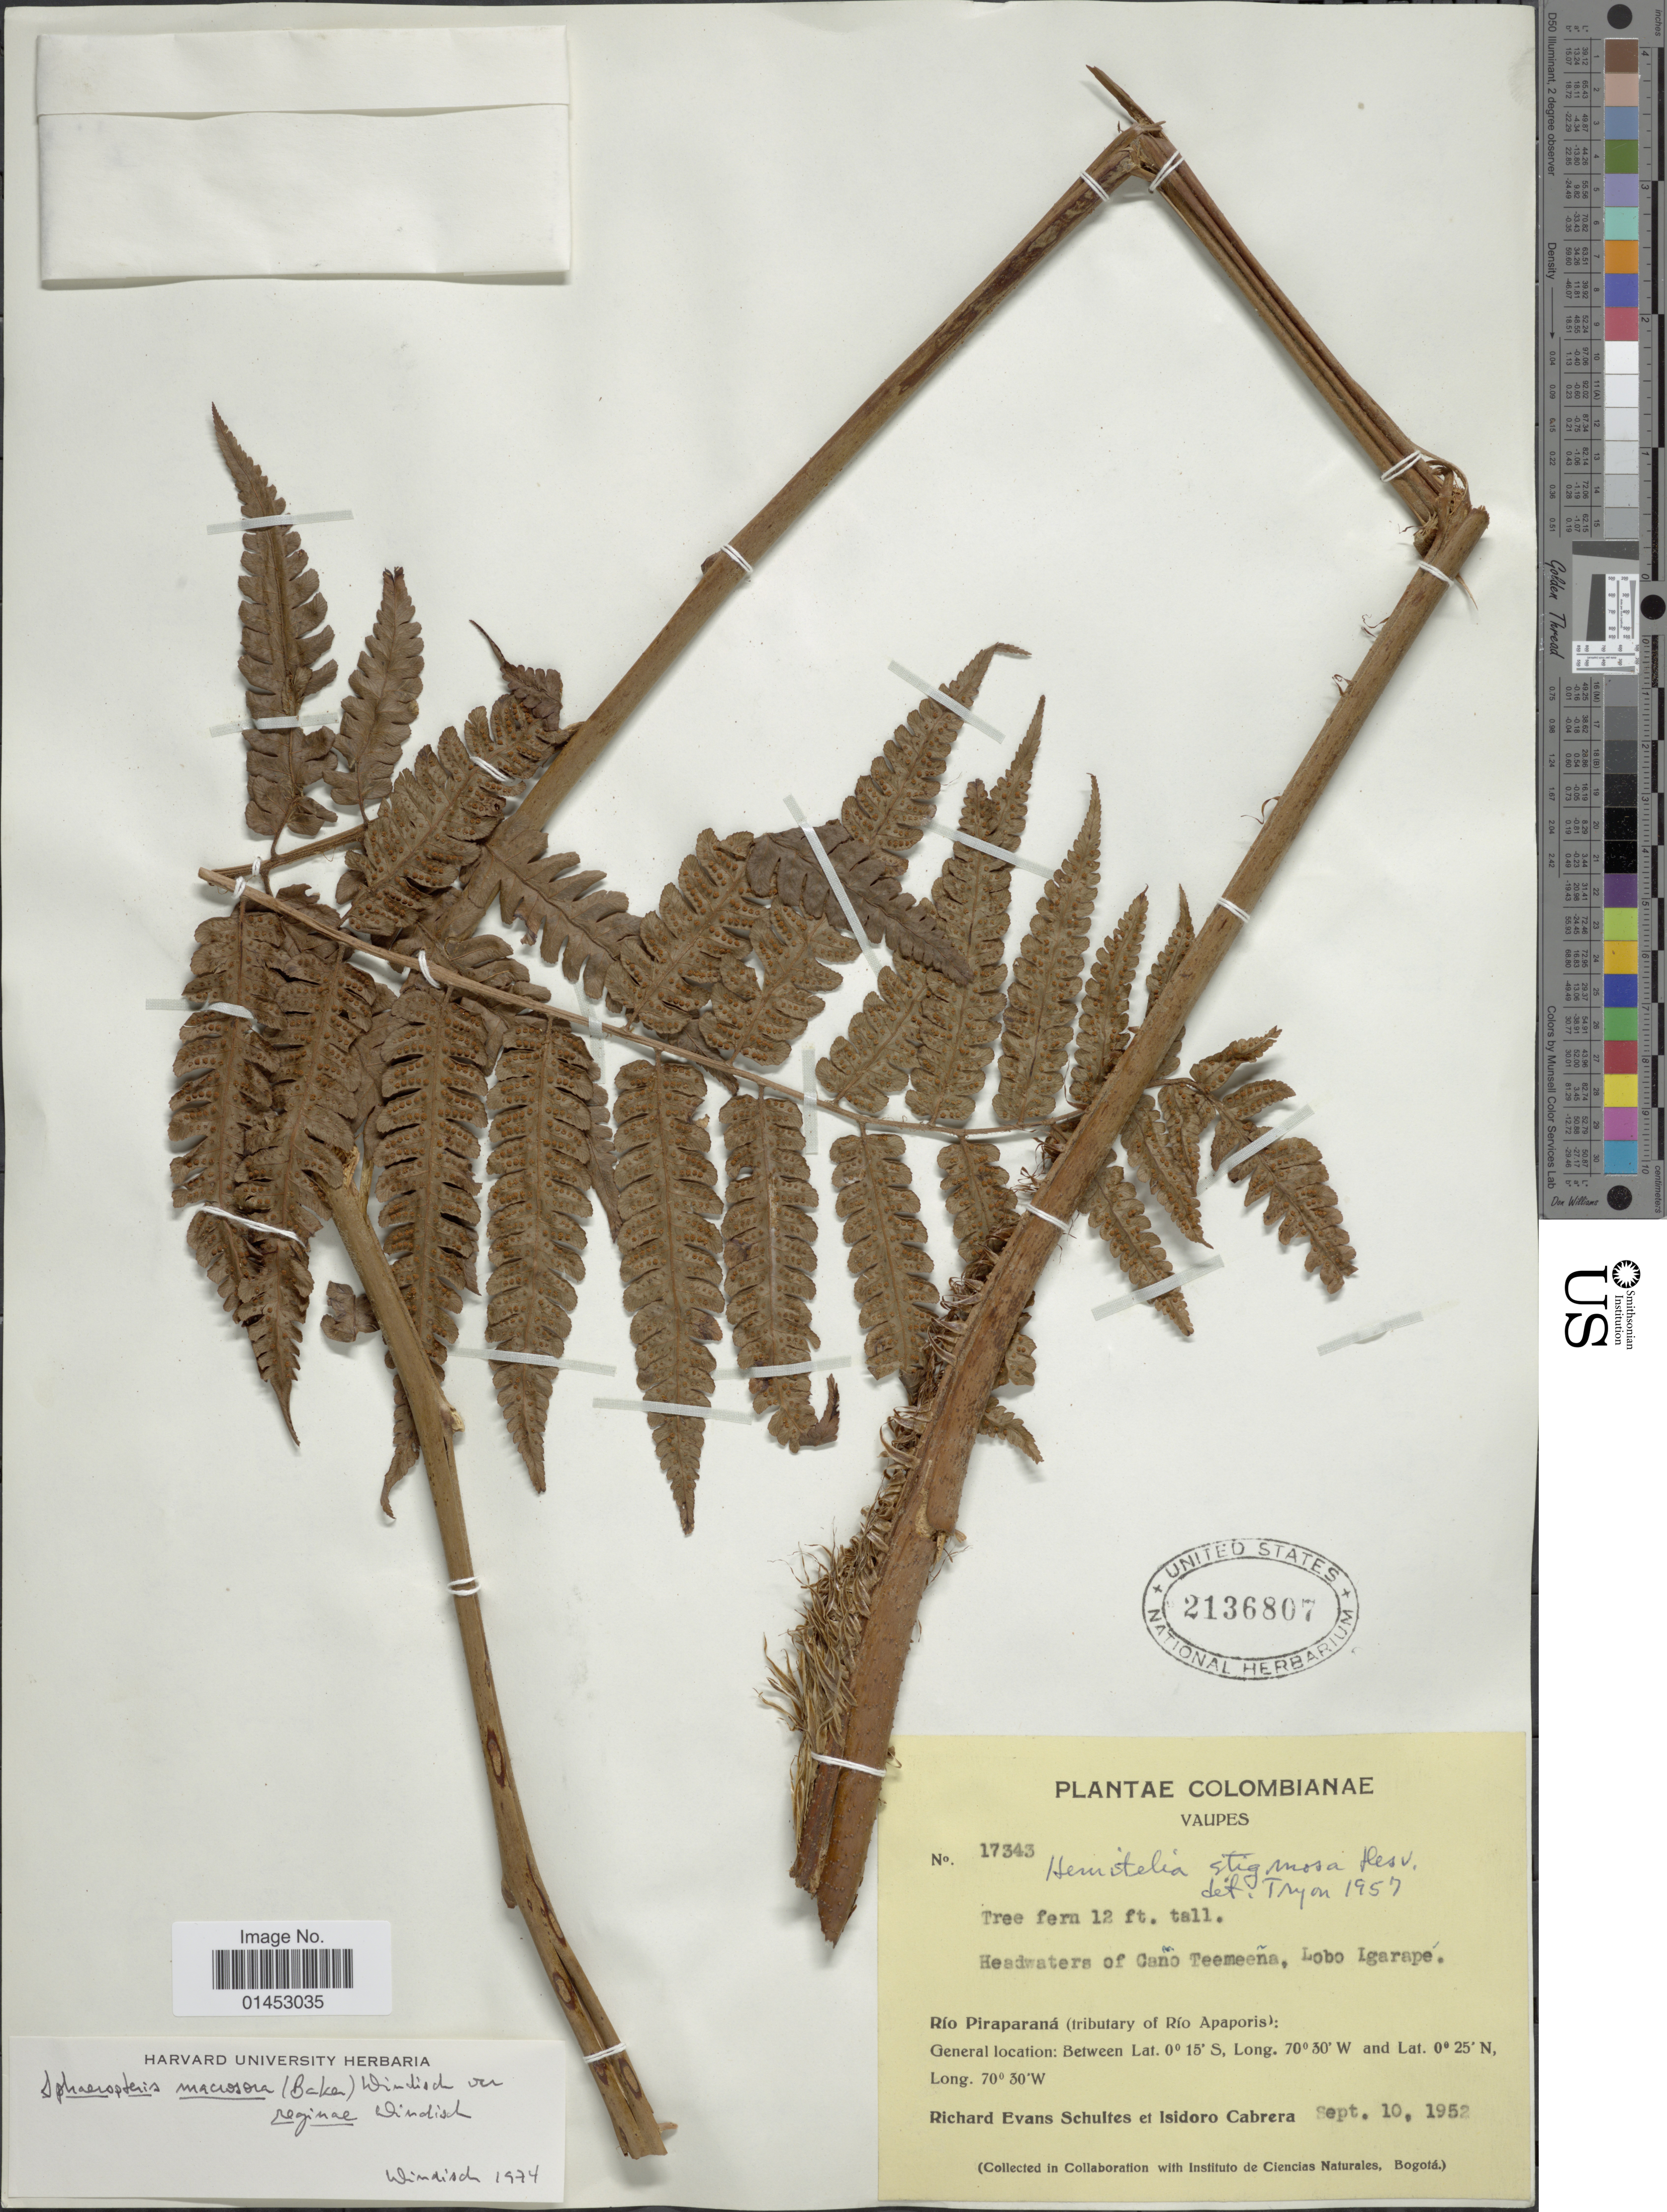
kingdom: Plantae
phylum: Tracheophyta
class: Polypodiopsida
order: Cyatheales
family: Cyatheaceae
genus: Cyathea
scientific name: Cyathea traillii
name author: (Baker) Domin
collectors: R. E. Schultes & I. Cabrera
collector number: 17343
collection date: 1952-09-10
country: Colombia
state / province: Vaupés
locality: Río Piraparaná (tributary of Río Apaporis)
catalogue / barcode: US 2136807